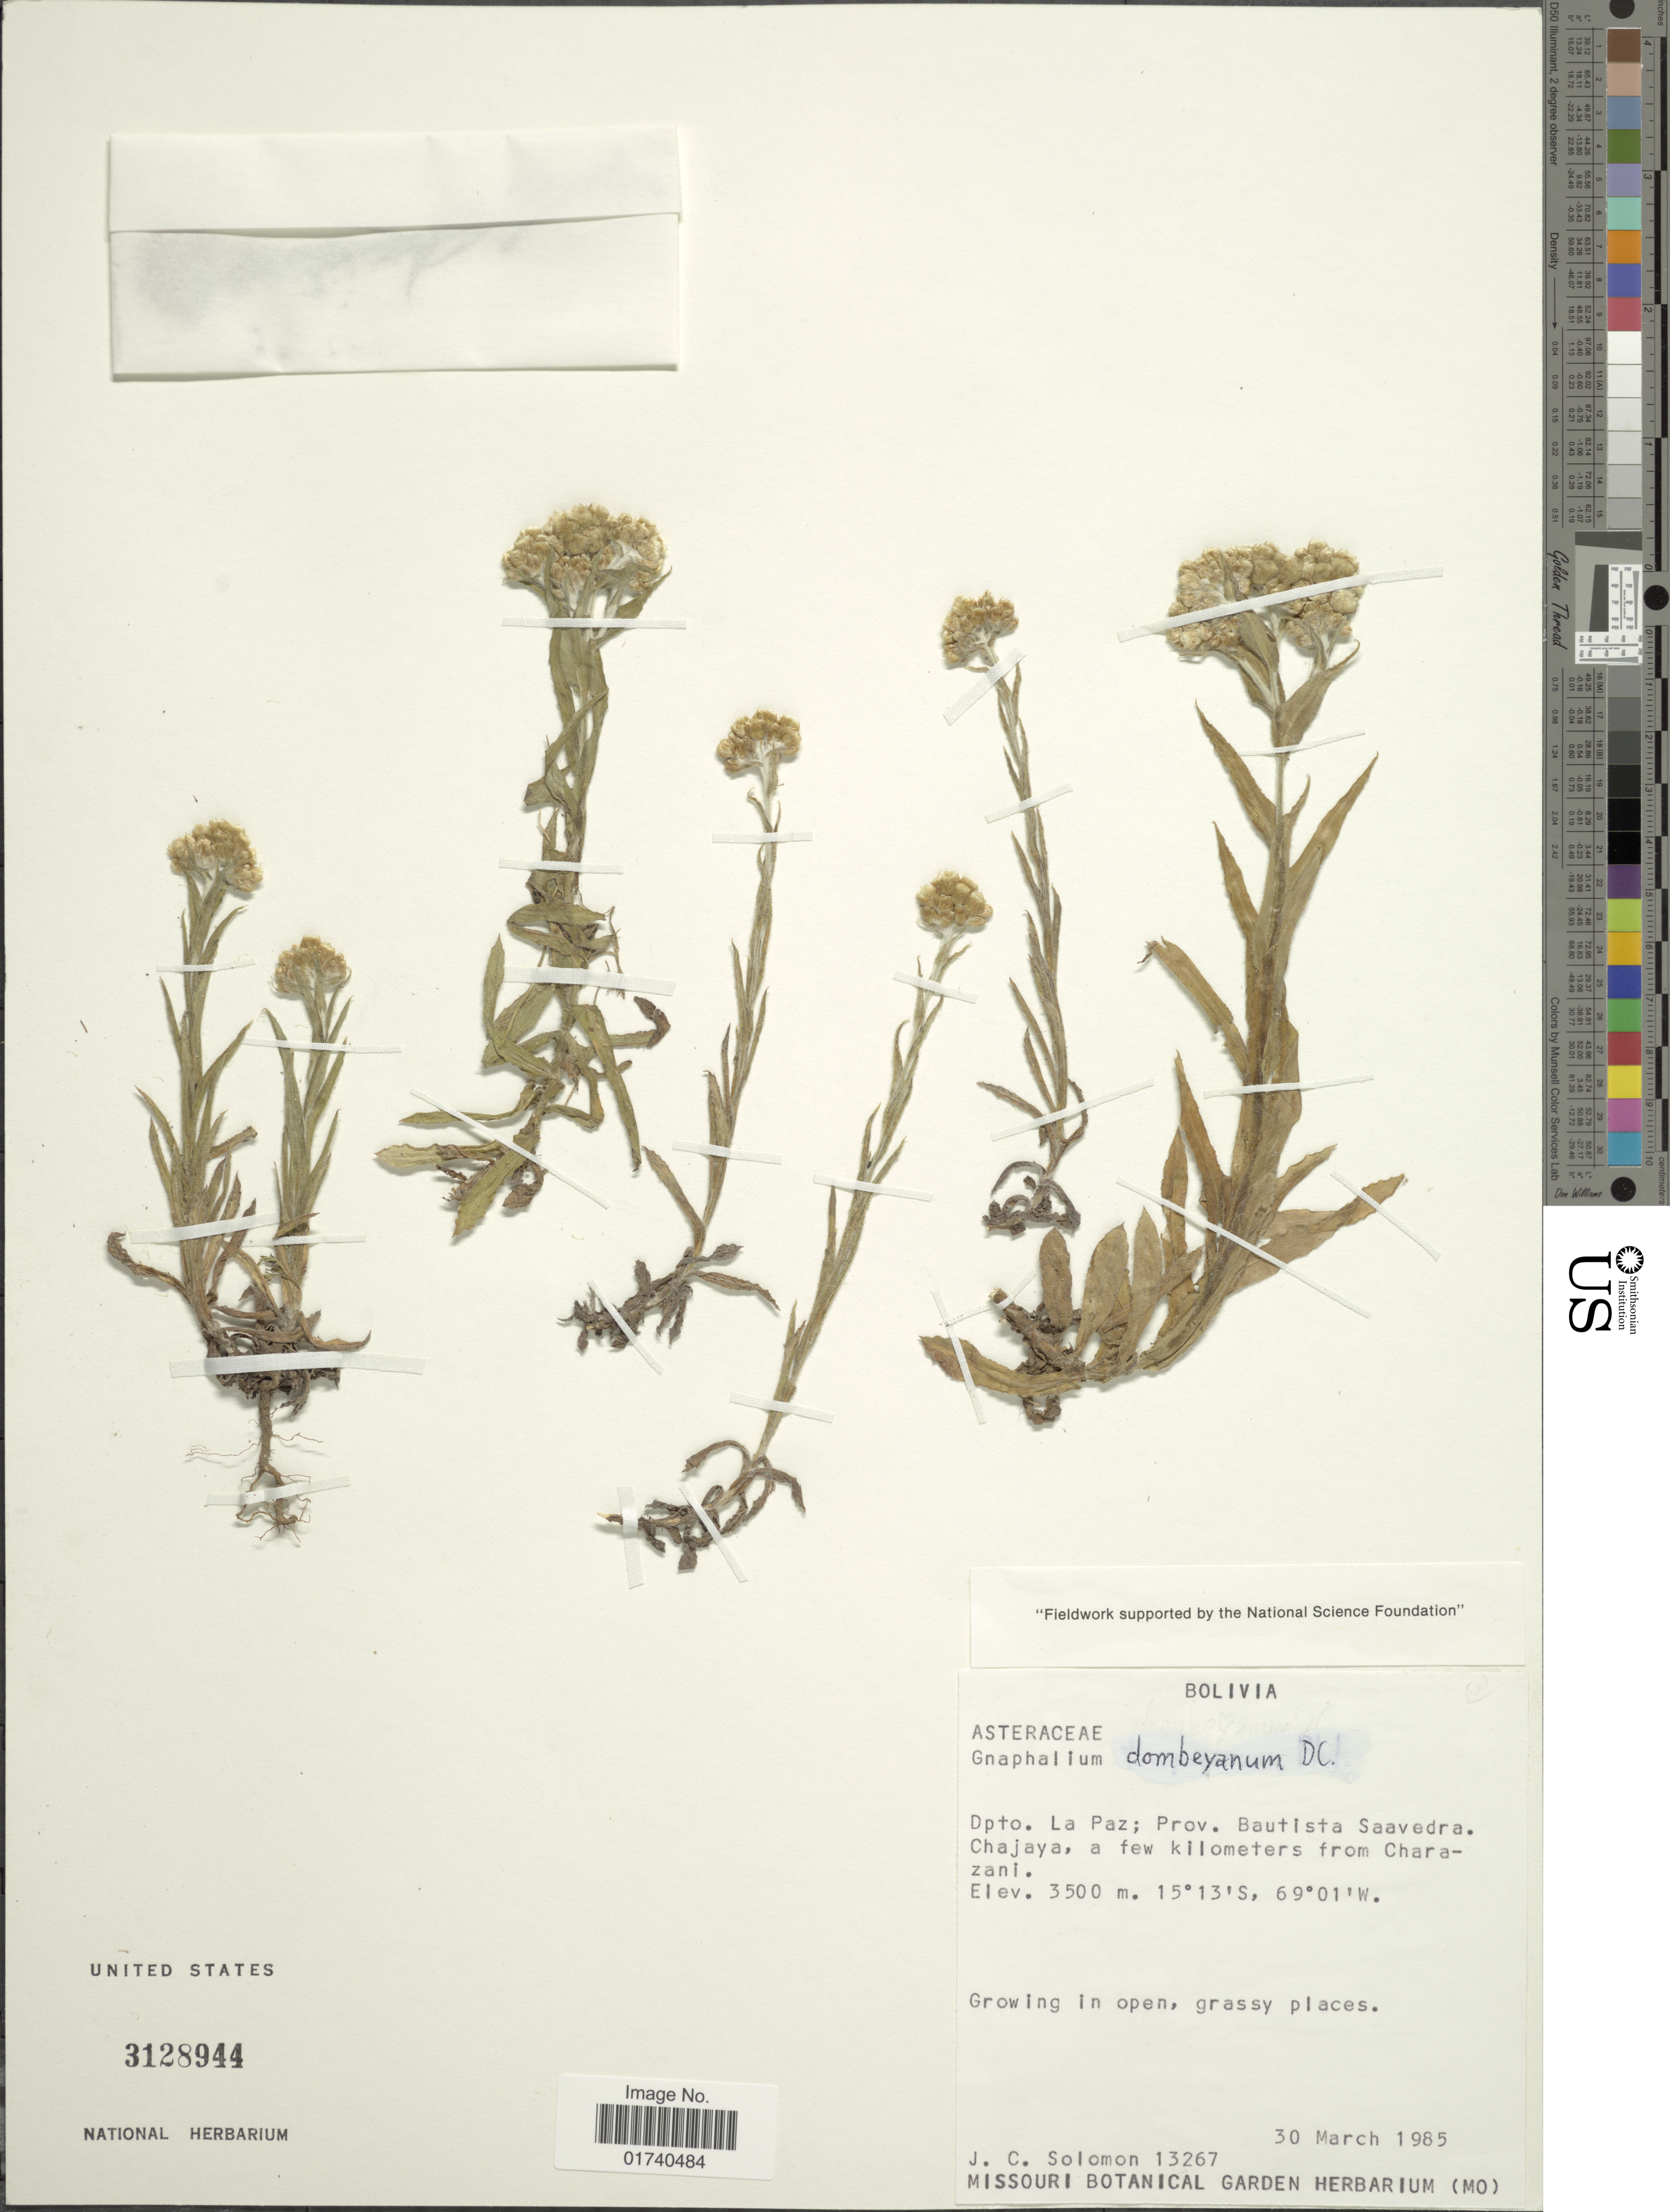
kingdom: Plantae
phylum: Tracheophyta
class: Magnoliopsida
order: Asterales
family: Asteraceae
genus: Pseudognaphalium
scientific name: Pseudognaphalium dombeyanum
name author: (DC.) Anderb.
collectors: J. C. Solomon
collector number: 13267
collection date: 1985-03-30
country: Bolivia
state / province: La Paz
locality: Dpto. La Paz; Prov. Bautista Saavedra. Chajaya, a few kilometers from Charazani.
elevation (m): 3500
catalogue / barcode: US 3128944